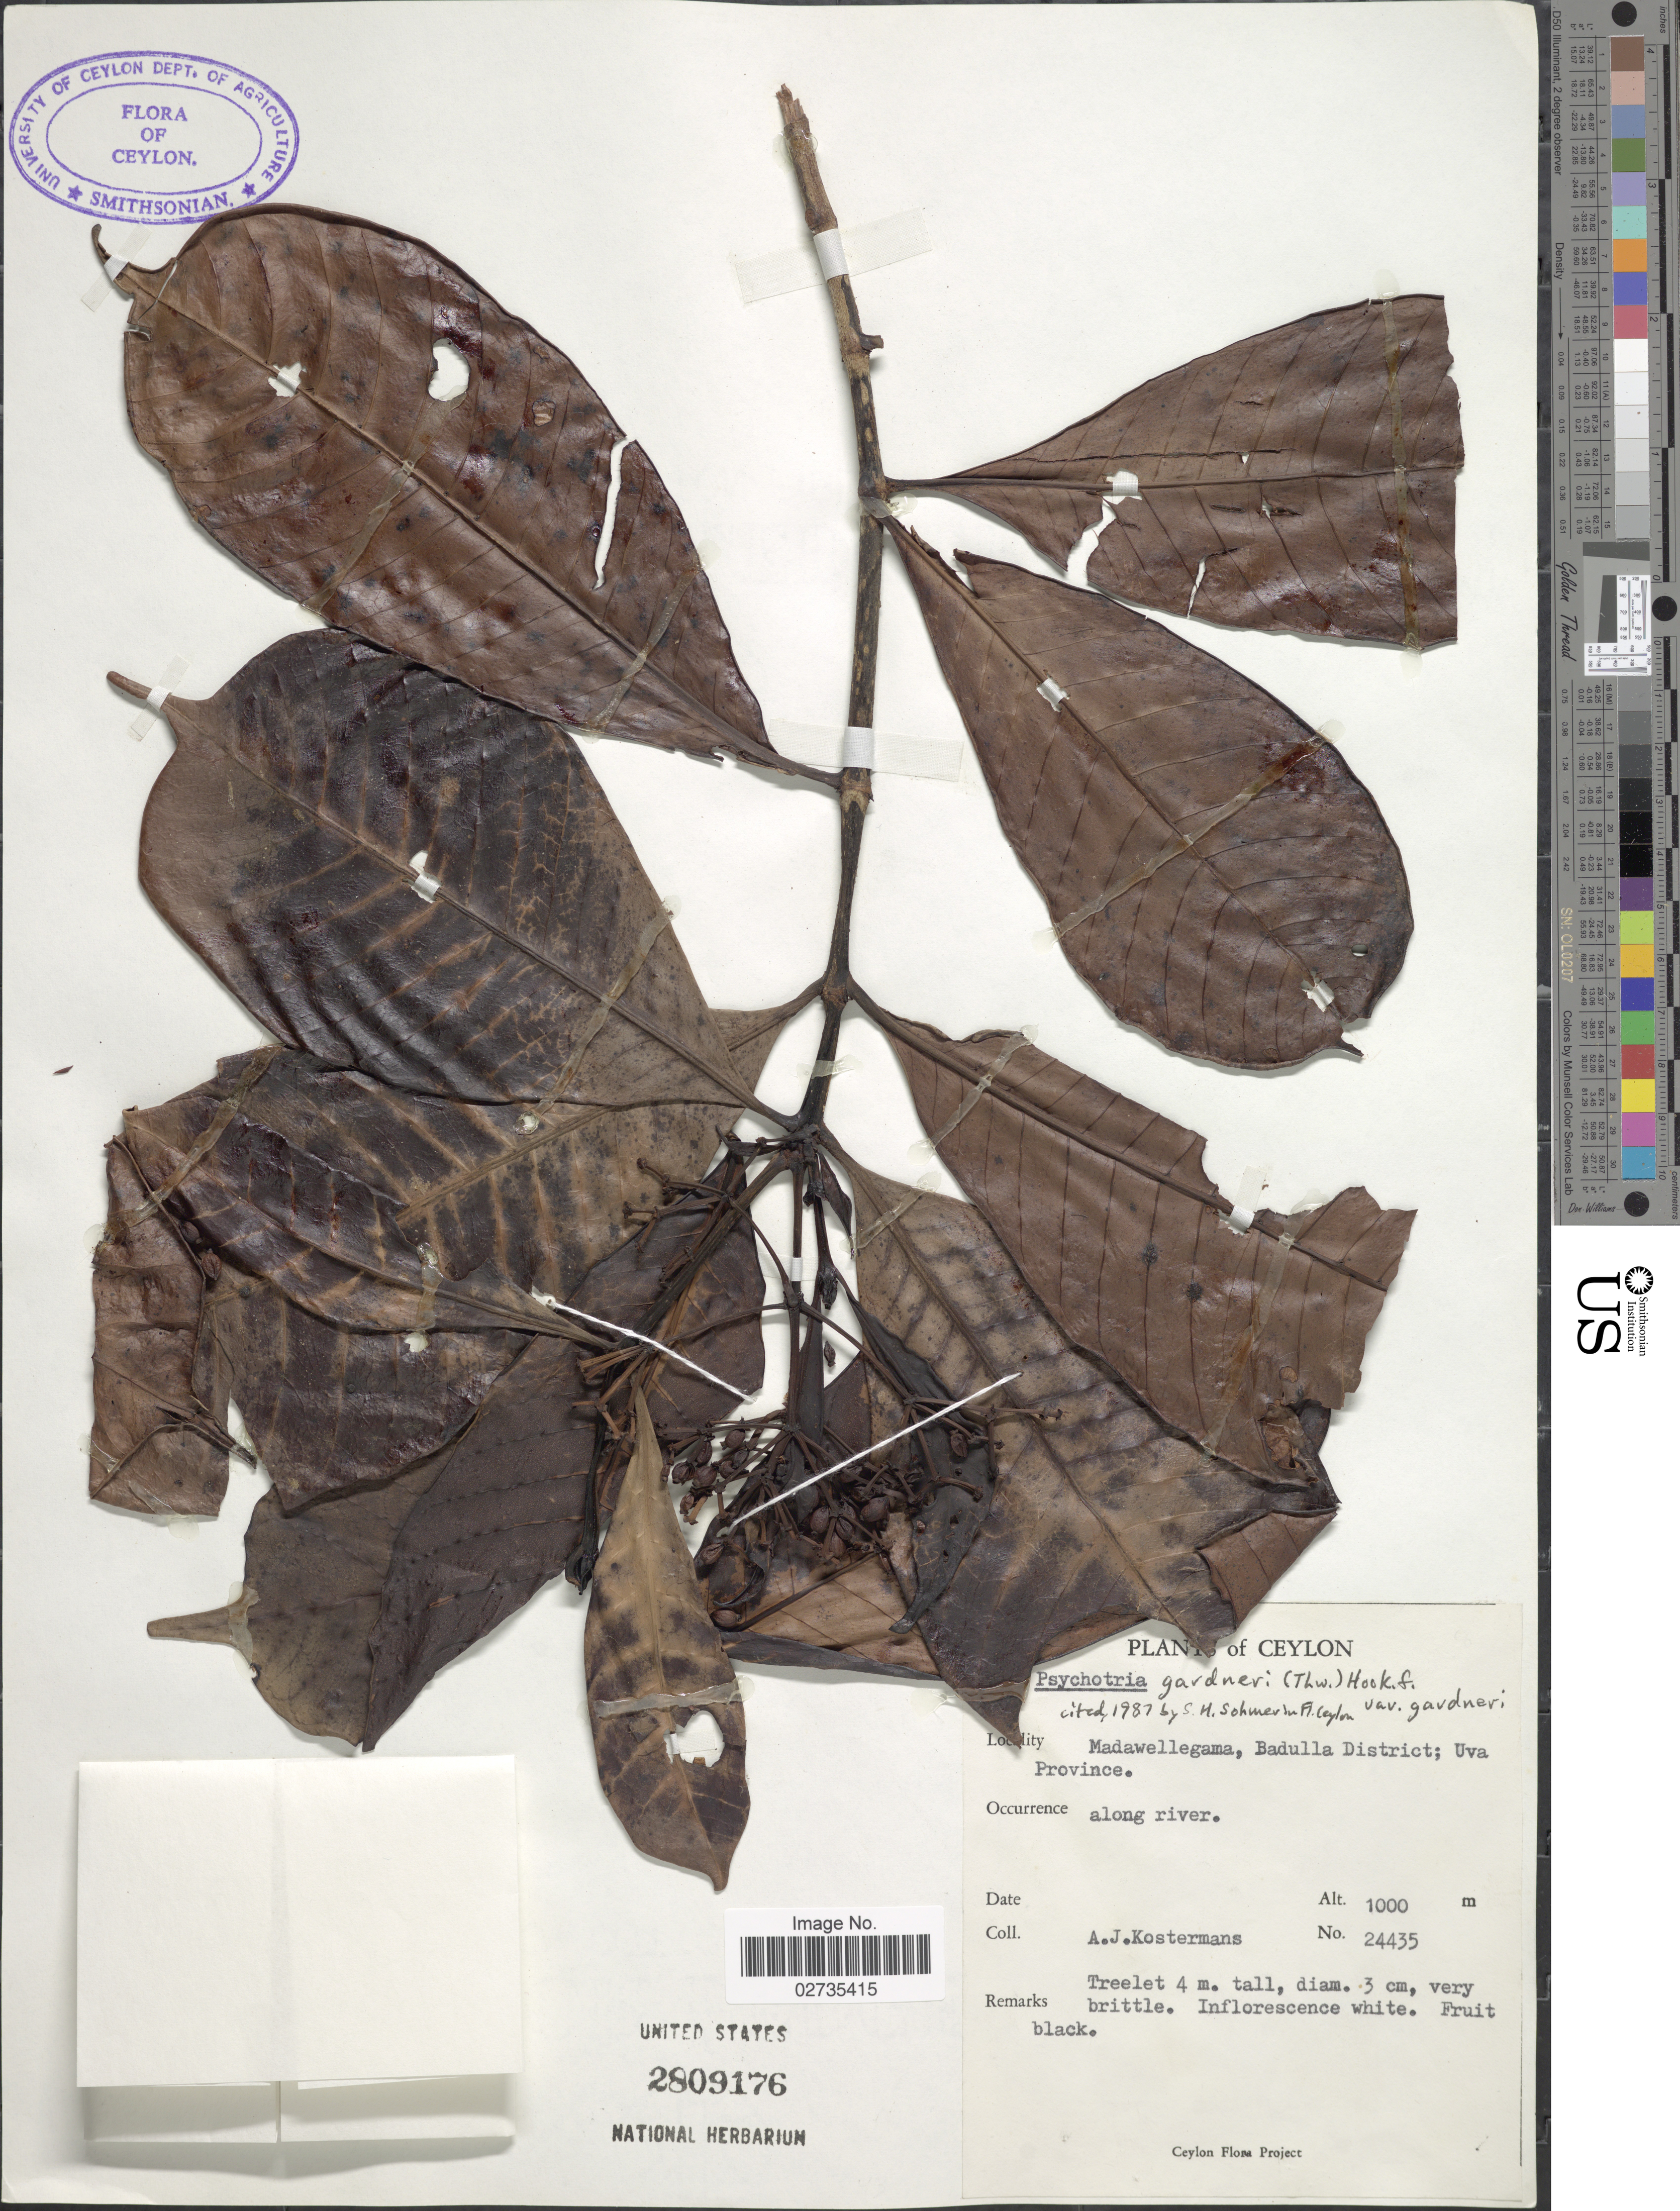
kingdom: Plantae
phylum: Tracheophyta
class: Magnoliopsida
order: Gentianales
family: Rubiaceae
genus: Psychotria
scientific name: Psychotria gardneri var. gardneri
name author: Hook. f.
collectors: A. J. G. Kostermans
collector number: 24435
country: Sri Lanka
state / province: Uva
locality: Ceylon. Madawellagama, Badulla District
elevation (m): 1000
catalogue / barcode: US 2809176